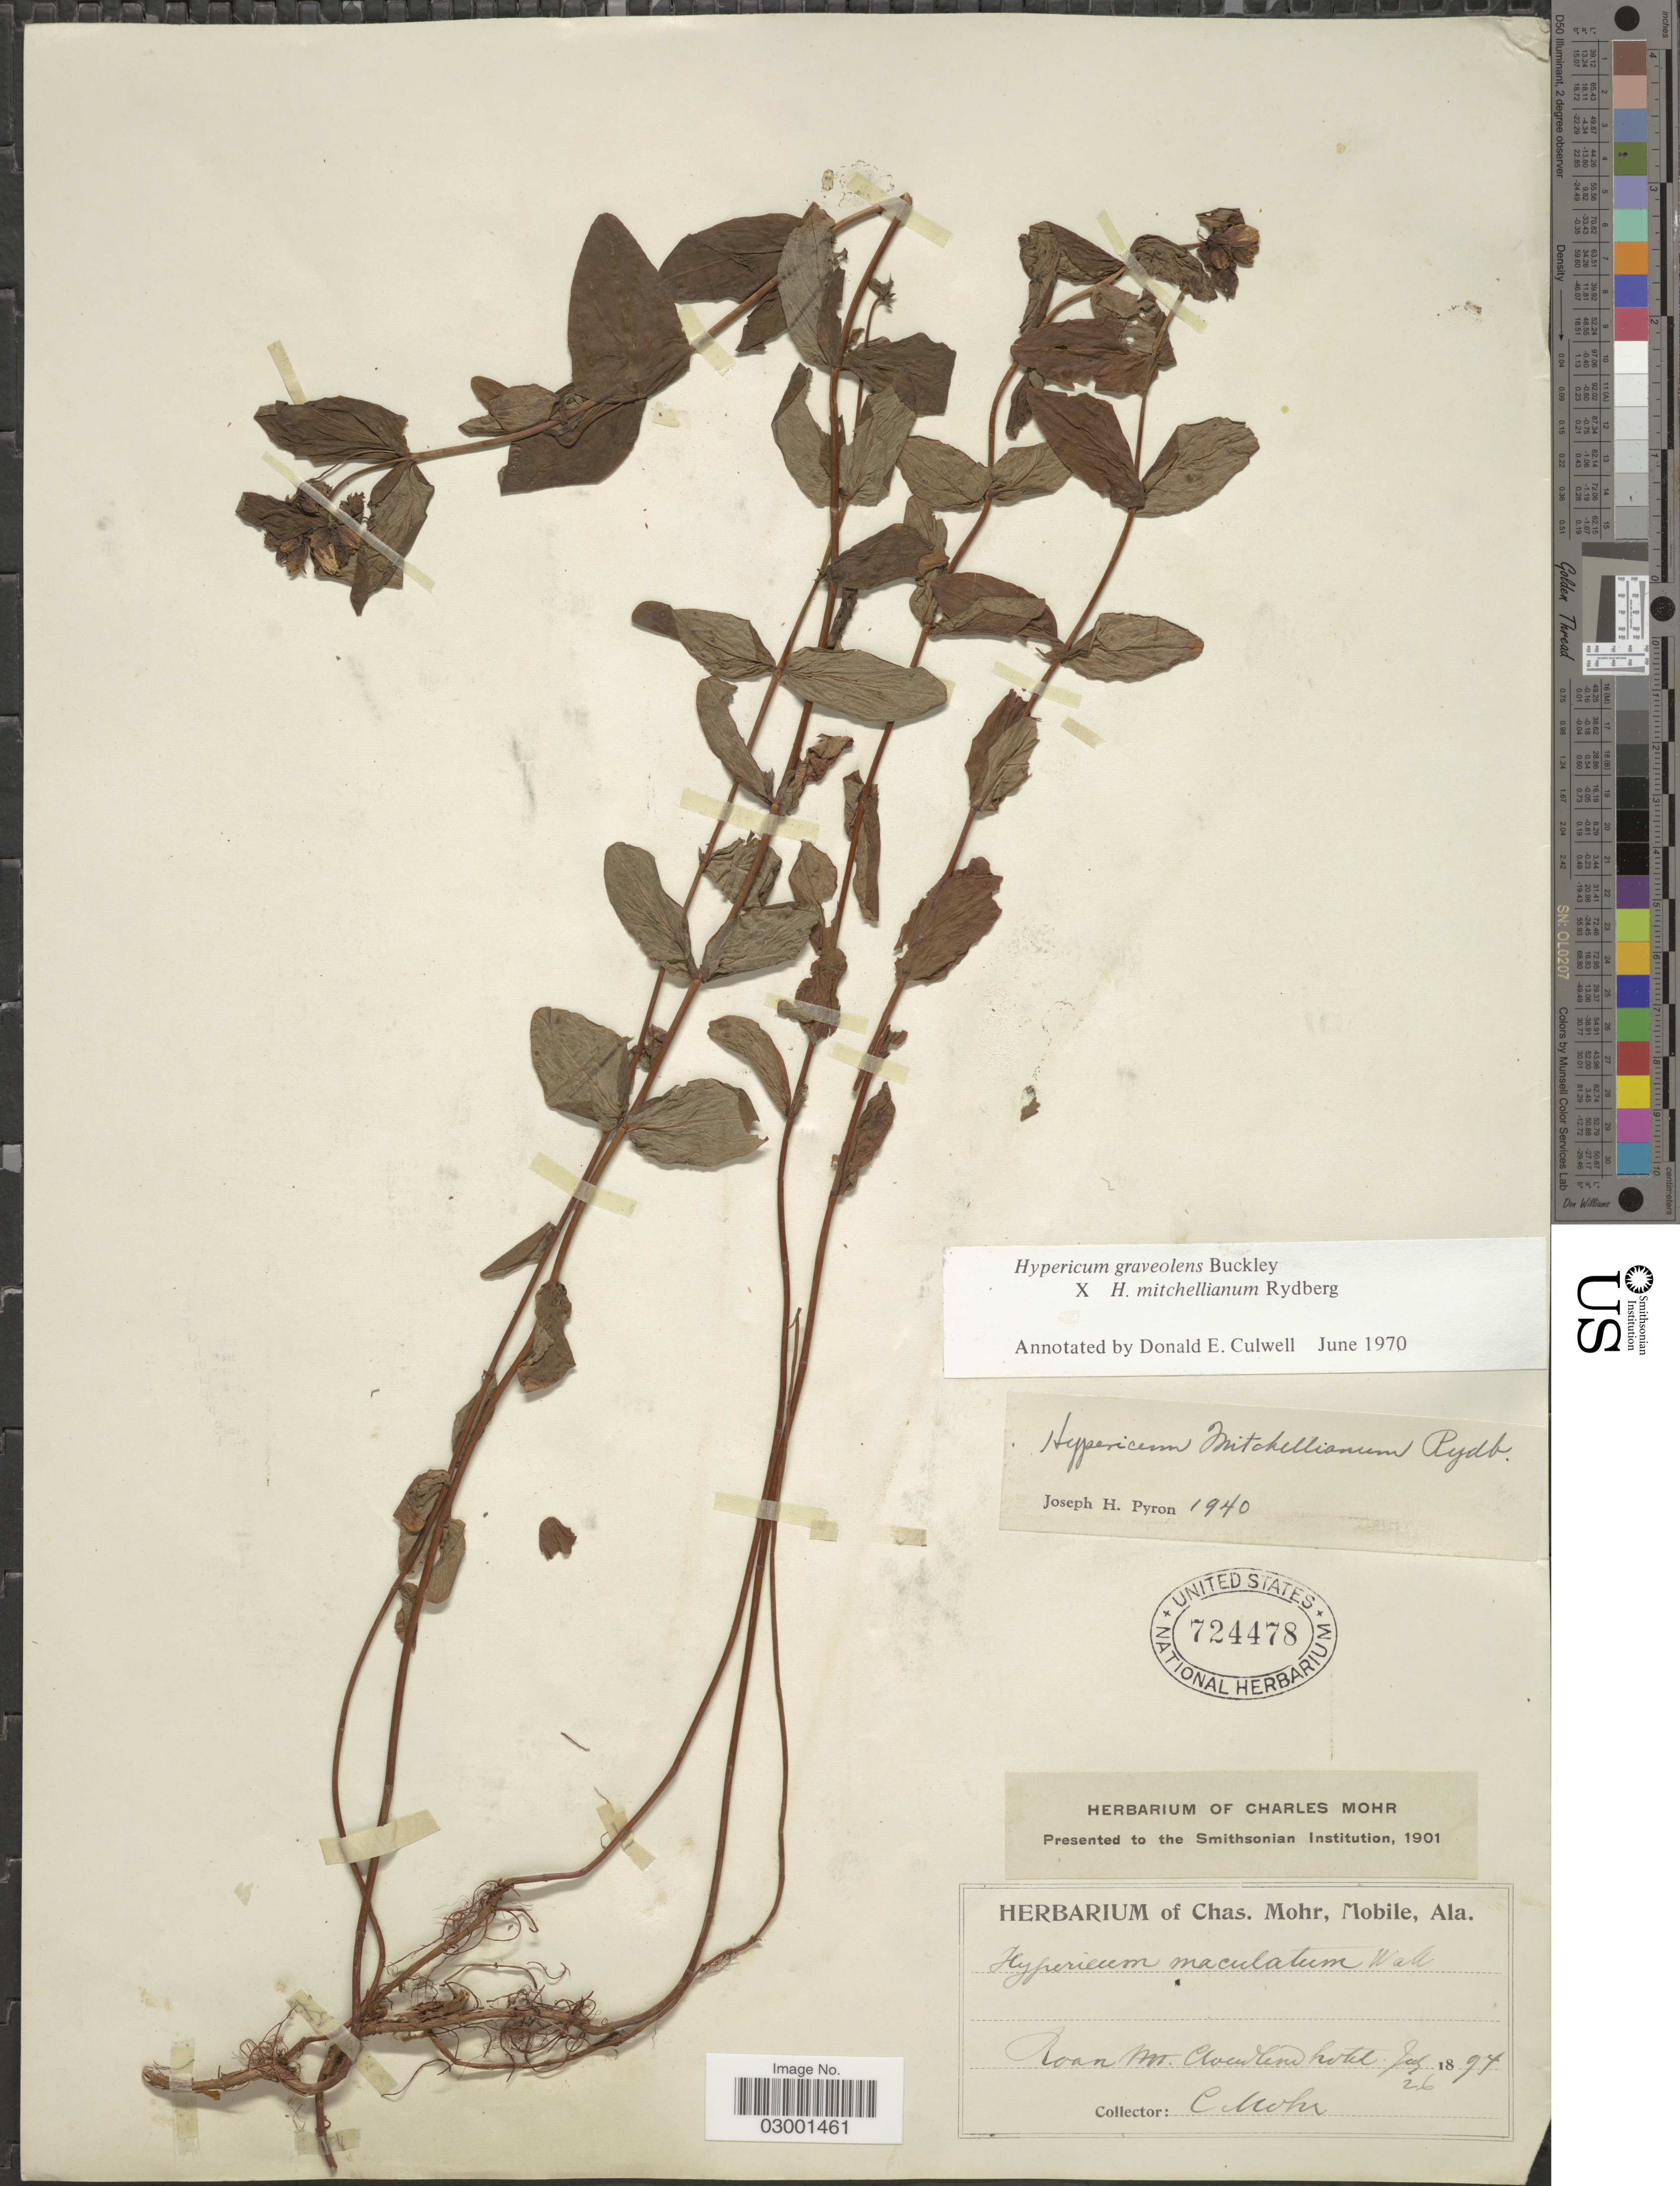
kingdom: Plantae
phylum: Tracheophyta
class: Magnoliopsida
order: Malpighiales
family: Hypericaceae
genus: Hypericum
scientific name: Hypericum graveolens x H. x mitchellianum Rydb.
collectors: Mohr, C. T. (herbarium)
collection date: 1894-07-26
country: United States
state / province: North Carolina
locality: Roan Mt. , Cloudline level.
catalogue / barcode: US 724478